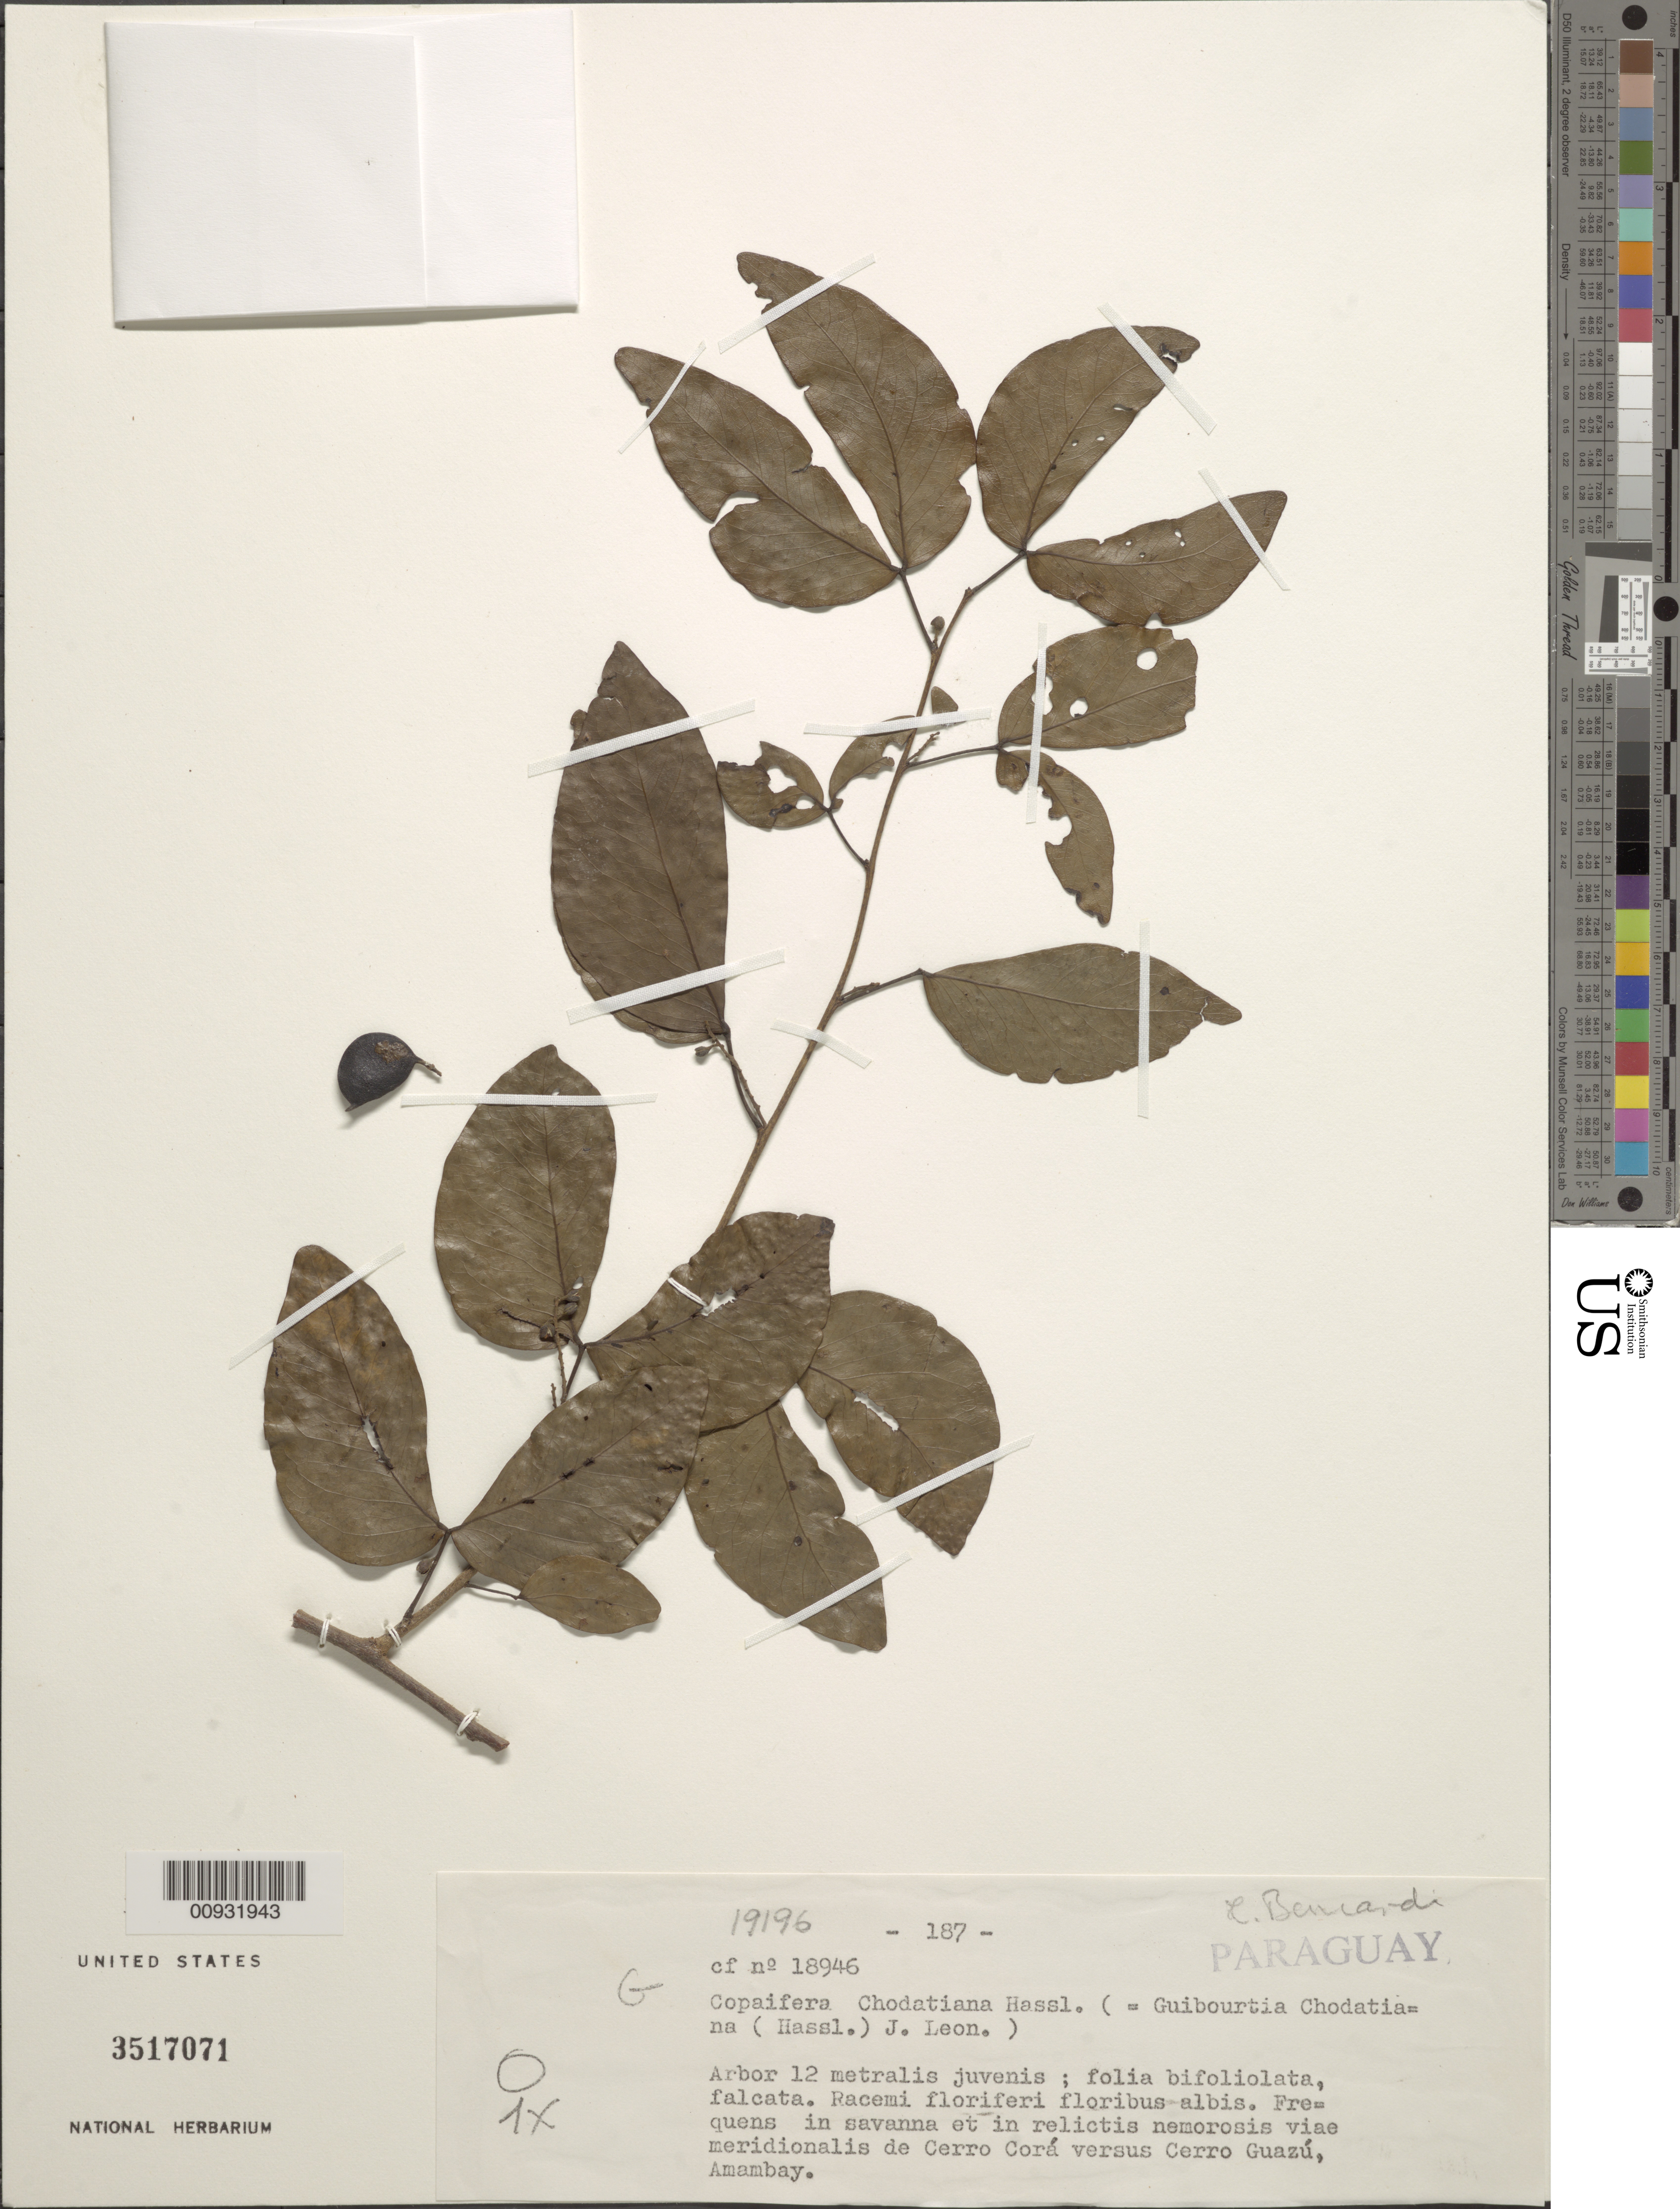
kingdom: Plantae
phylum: Tracheophyta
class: Magnoliopsida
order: Fabales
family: Fabaceae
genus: Guibourtia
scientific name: Guibourtia chodatiana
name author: (Hassl.) J. Léonard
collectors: L. Bernardi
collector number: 18946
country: Paraguay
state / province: Amambay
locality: Cerro Cora, Cerro Guazu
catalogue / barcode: US 3517071